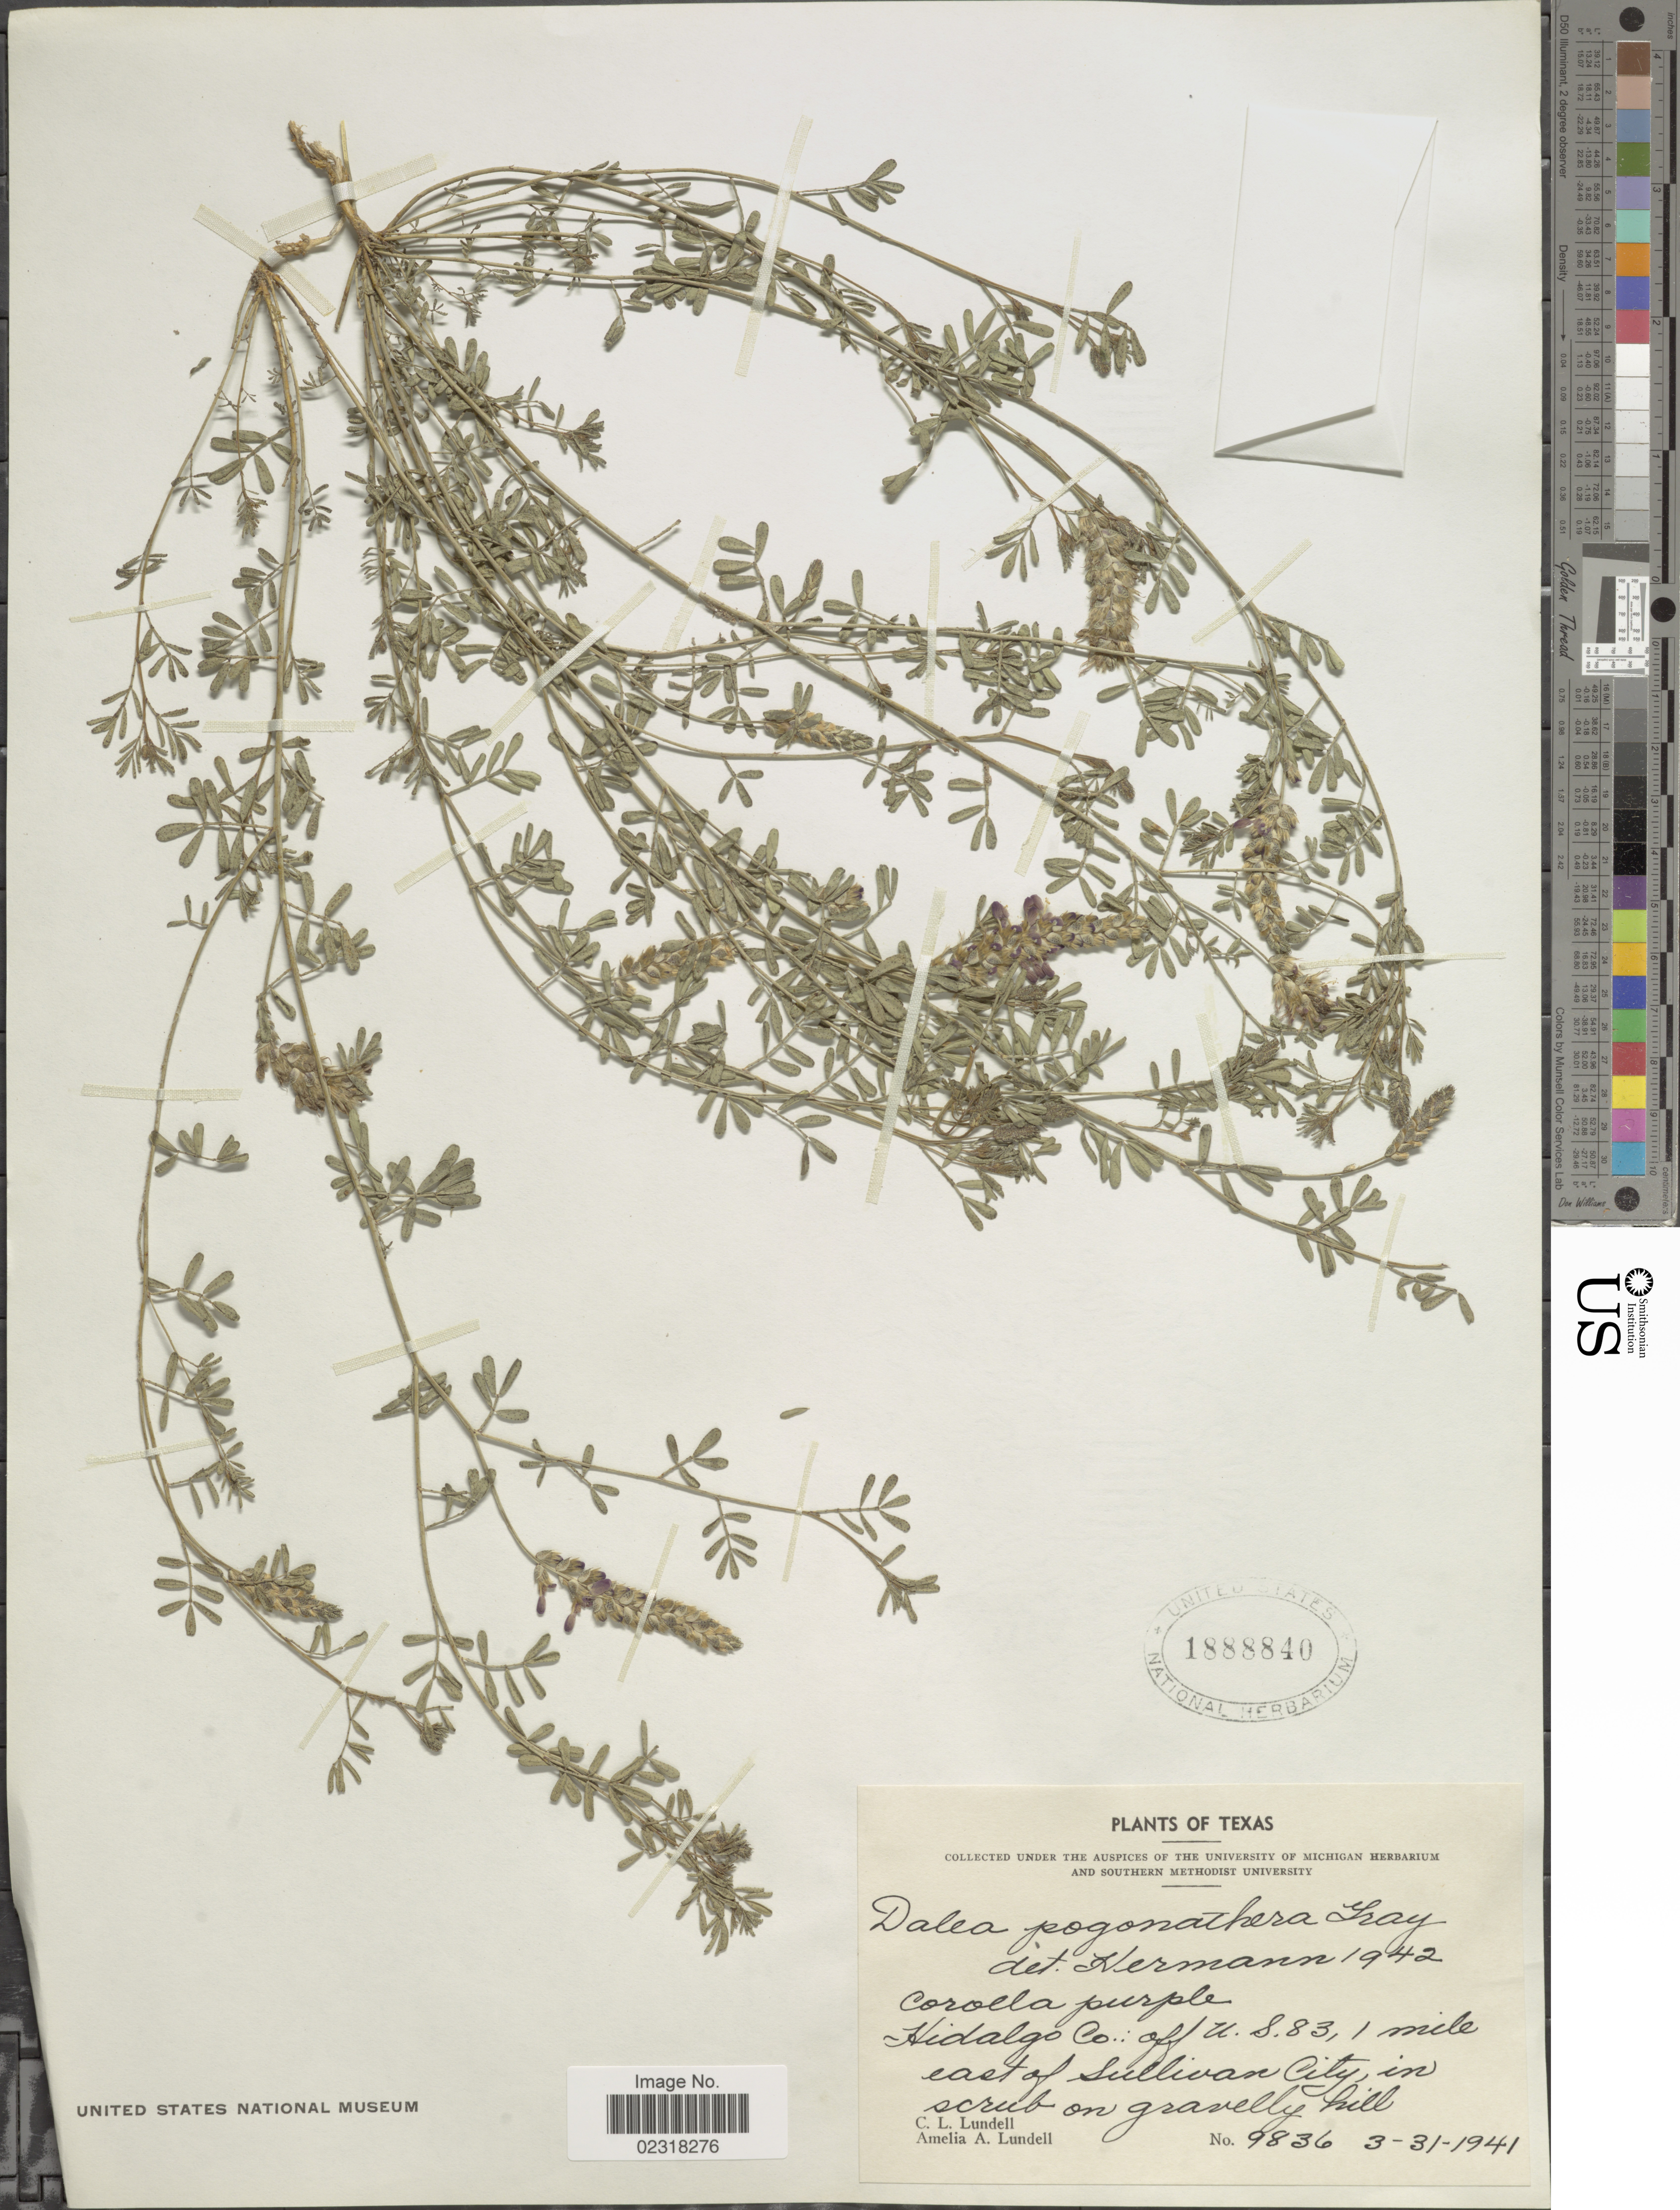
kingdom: Plantae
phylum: Tracheophyta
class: Magnoliopsida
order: Fabales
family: Fabaceae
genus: Dalea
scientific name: Dalea pogonathera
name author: A. Gray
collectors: C. L. Lundell & A. A. Lundell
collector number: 9836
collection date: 1941-03-31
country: United States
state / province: Texas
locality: Hidalgo Co: off U.S. 83, 1 mile east of Sullivan City, in scrub on gravelly hill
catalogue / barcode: US 1888840